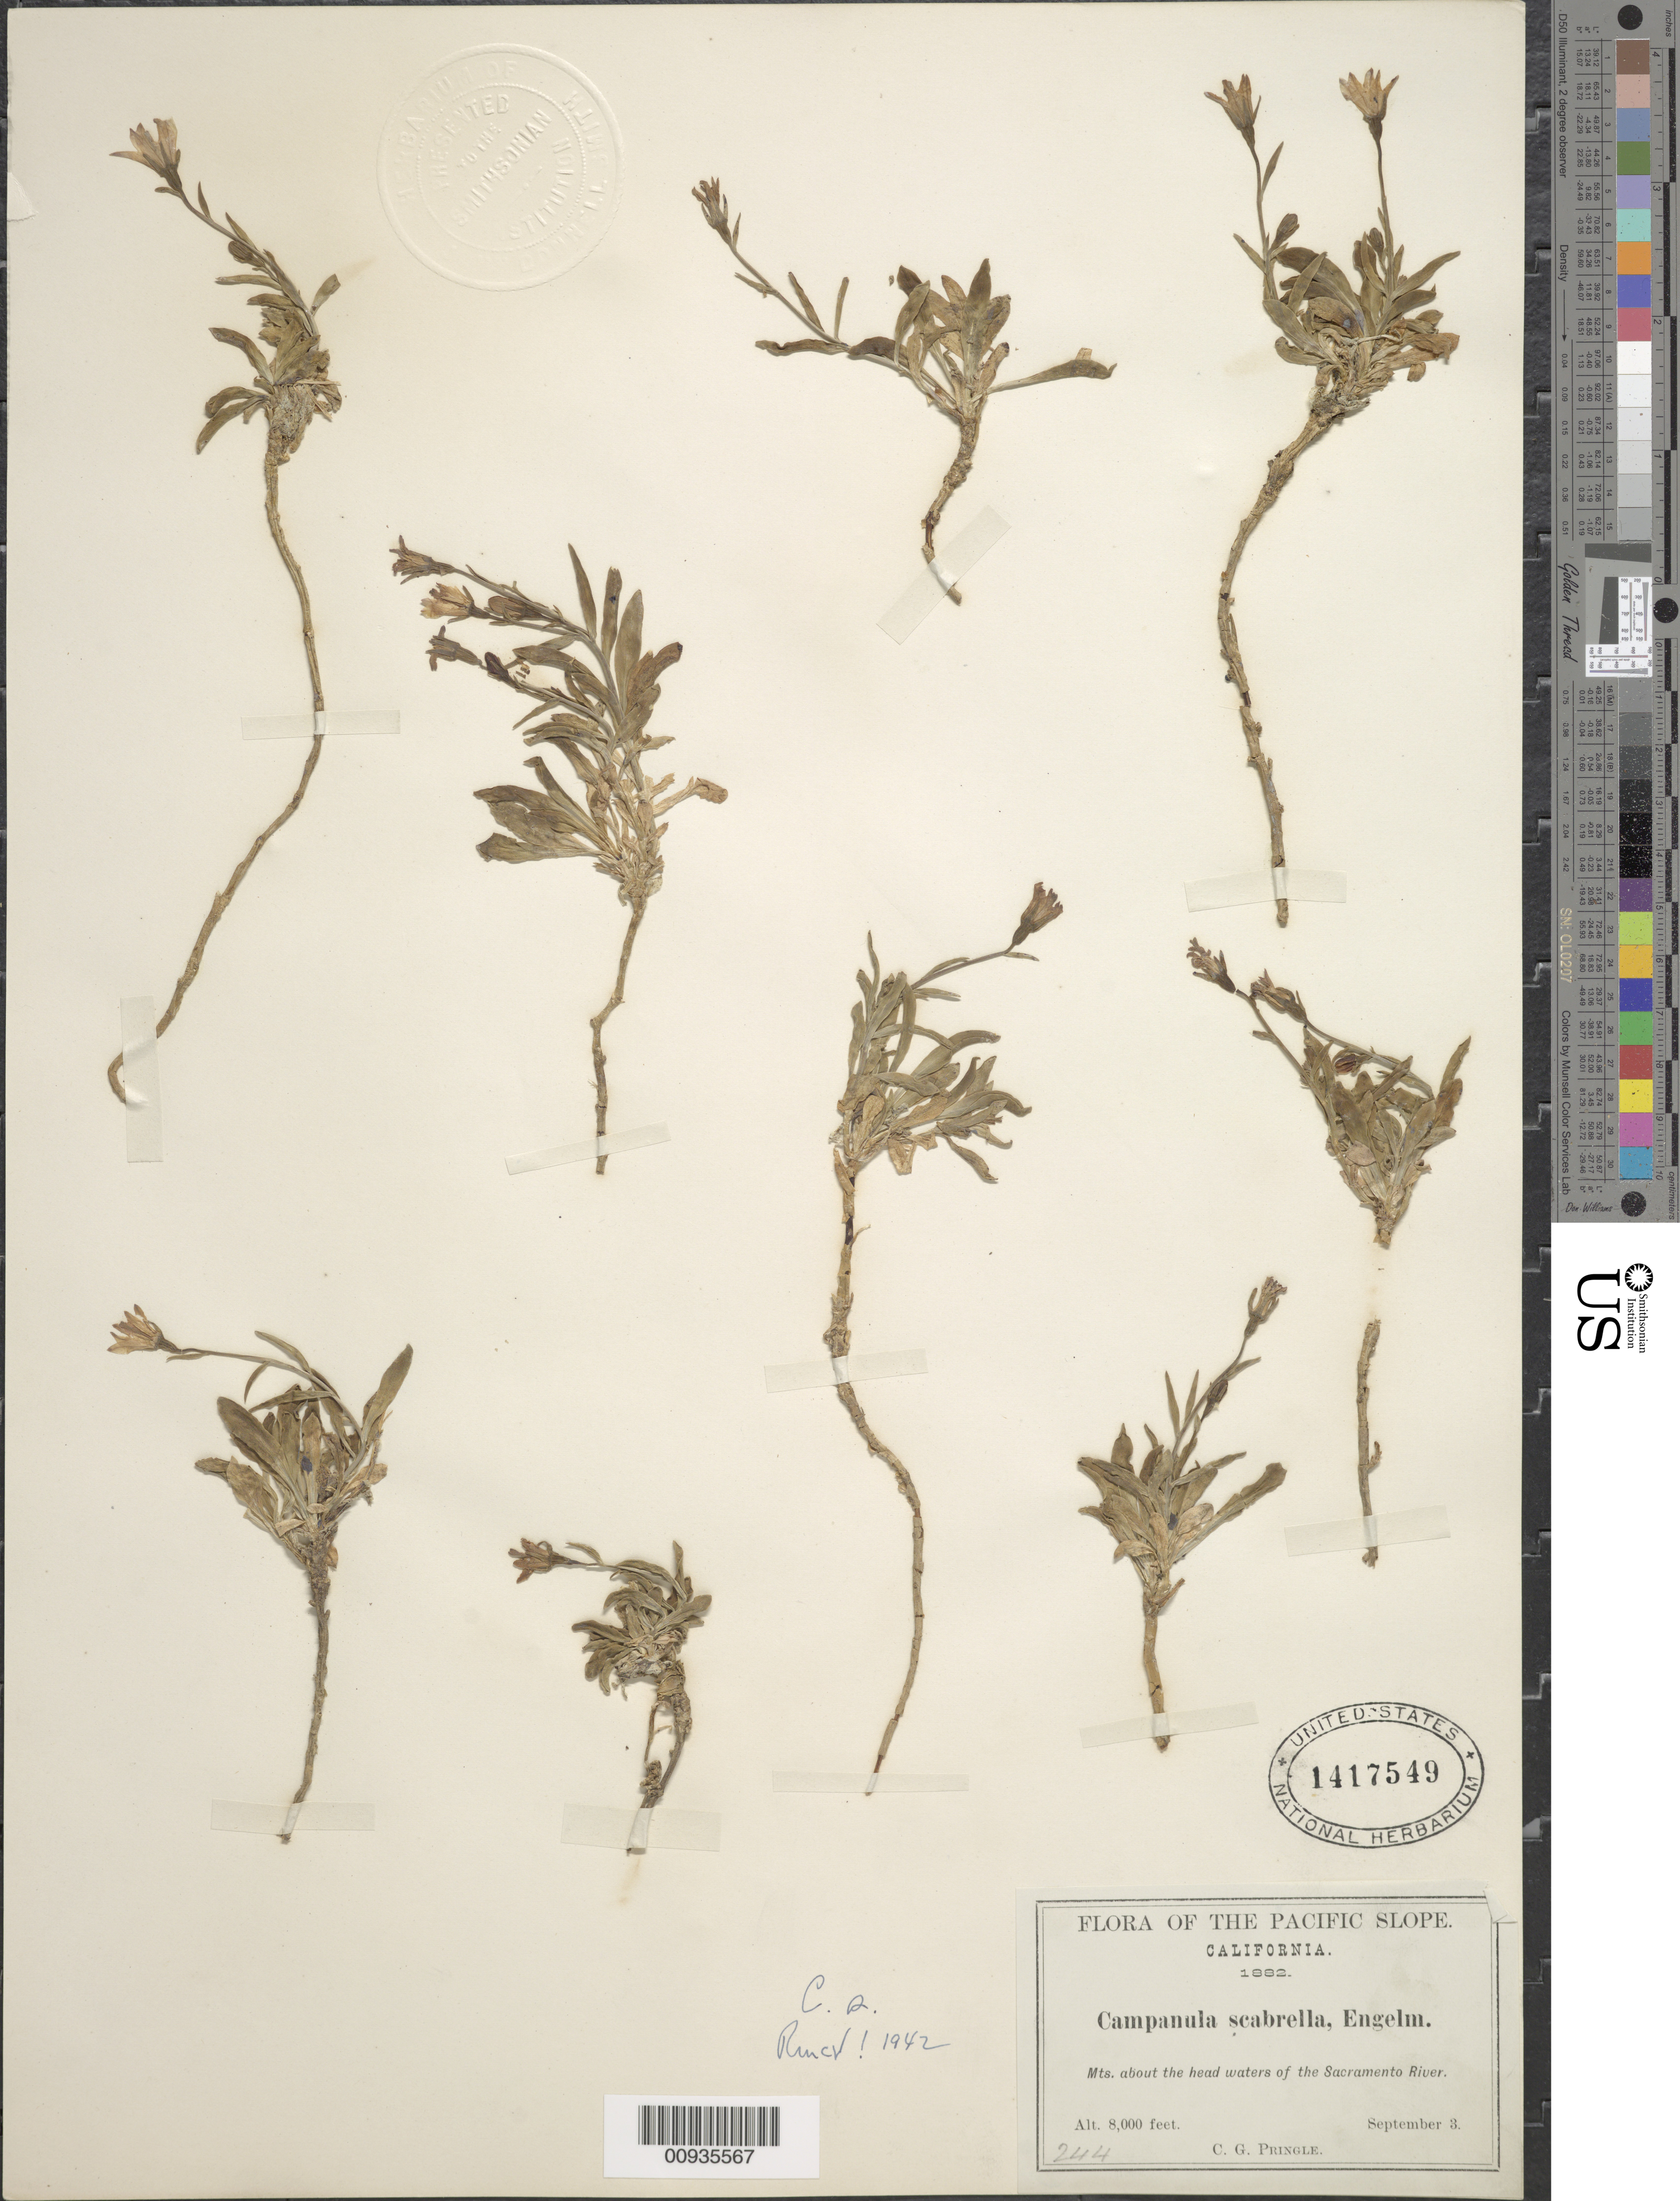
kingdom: Plantae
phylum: Tracheophyta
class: Magnoliopsida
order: Asterales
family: Campanulaceae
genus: Campanula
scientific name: Campanula scabrella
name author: Engelm.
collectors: C. G. Pringle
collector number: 244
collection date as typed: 03 Sep 1882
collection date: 1882-09-03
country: United States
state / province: California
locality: Sacramento River, near Headwaters.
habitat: Mountains about the headwaters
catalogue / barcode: US 1417549